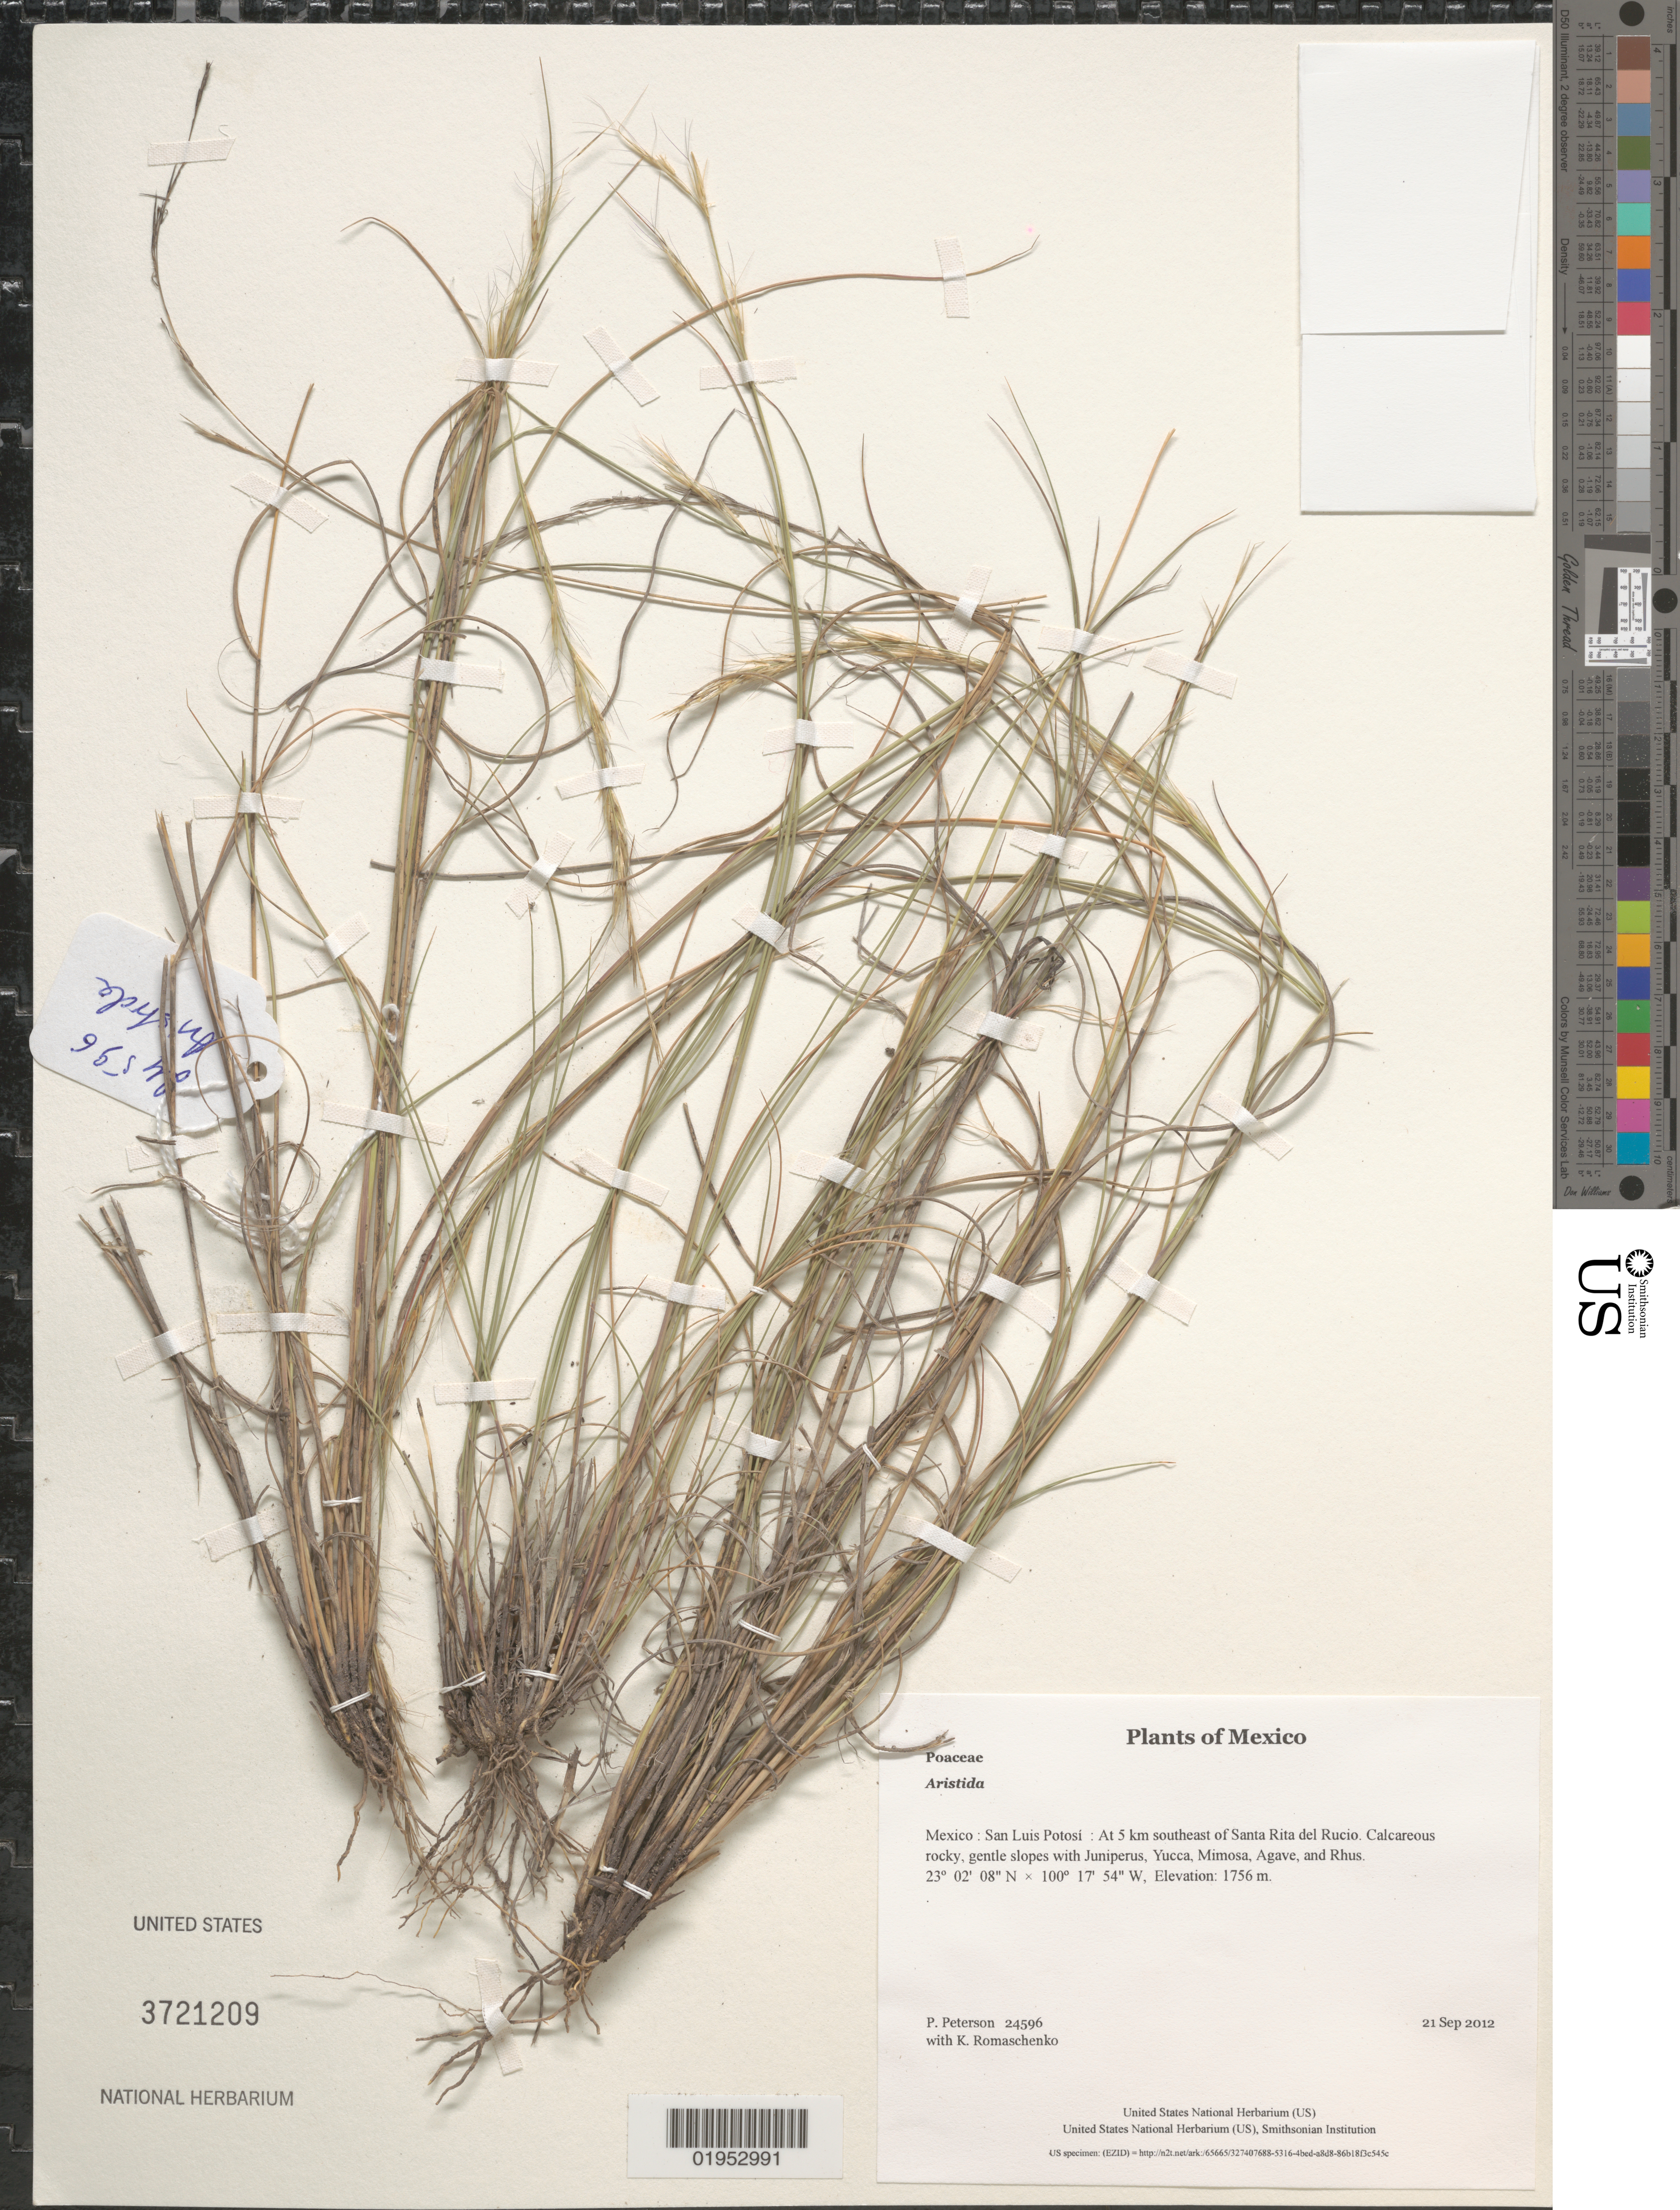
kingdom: Plantae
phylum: Tracheophyta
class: Liliopsida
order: Poales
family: Poaceae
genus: Aristida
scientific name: Aristida sp.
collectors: P. M. Peterson & K. Romaschenko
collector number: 24596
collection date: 2012-09-21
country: Mexico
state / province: San Luis Potosí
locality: At 5 km southeast of Santa Rita del Rucio.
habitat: Calcareous rocky, gentle slopes with Juniperus, Yucca, Mimosa, Agave, and Rhus.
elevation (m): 1756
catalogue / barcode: US 3721209